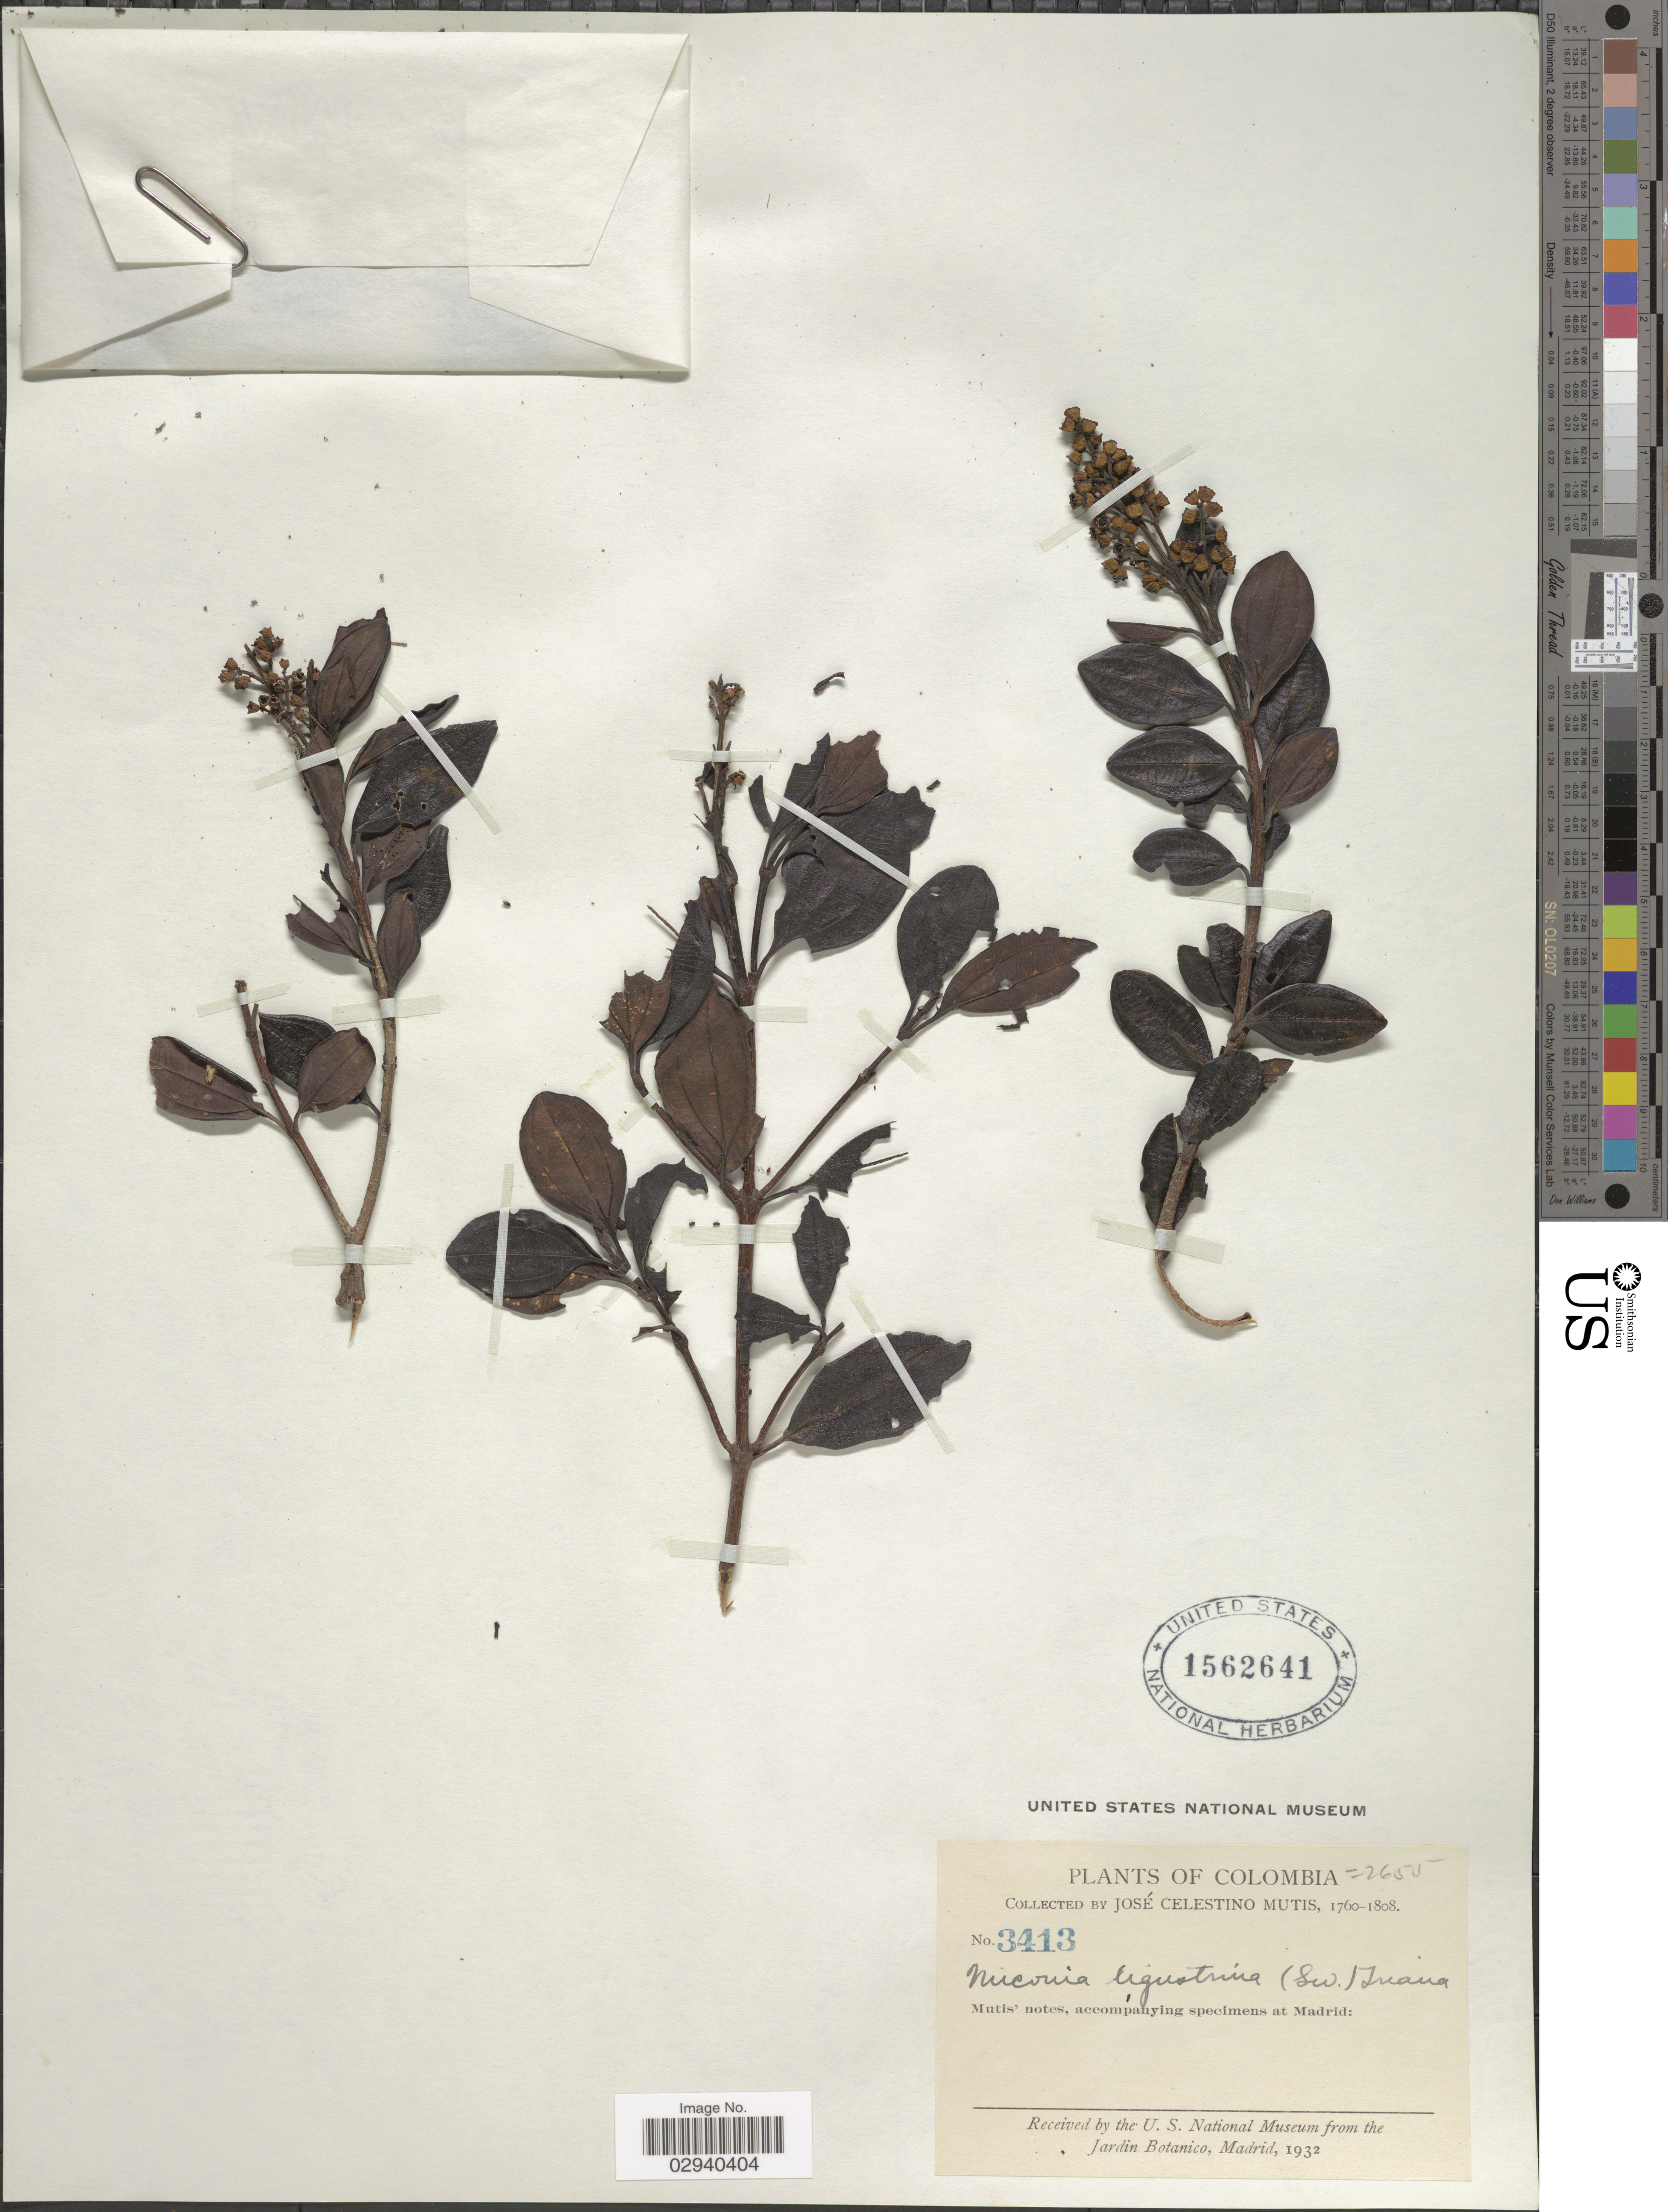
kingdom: Plantae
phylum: Tracheophyta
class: Magnoliopsida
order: Myrtales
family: Melastomataceae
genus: Miconia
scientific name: Miconia ligustrina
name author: (Sw.) Triana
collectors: J. C. B. Mutis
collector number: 3413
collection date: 1760/1808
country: Colombia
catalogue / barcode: US 1562641